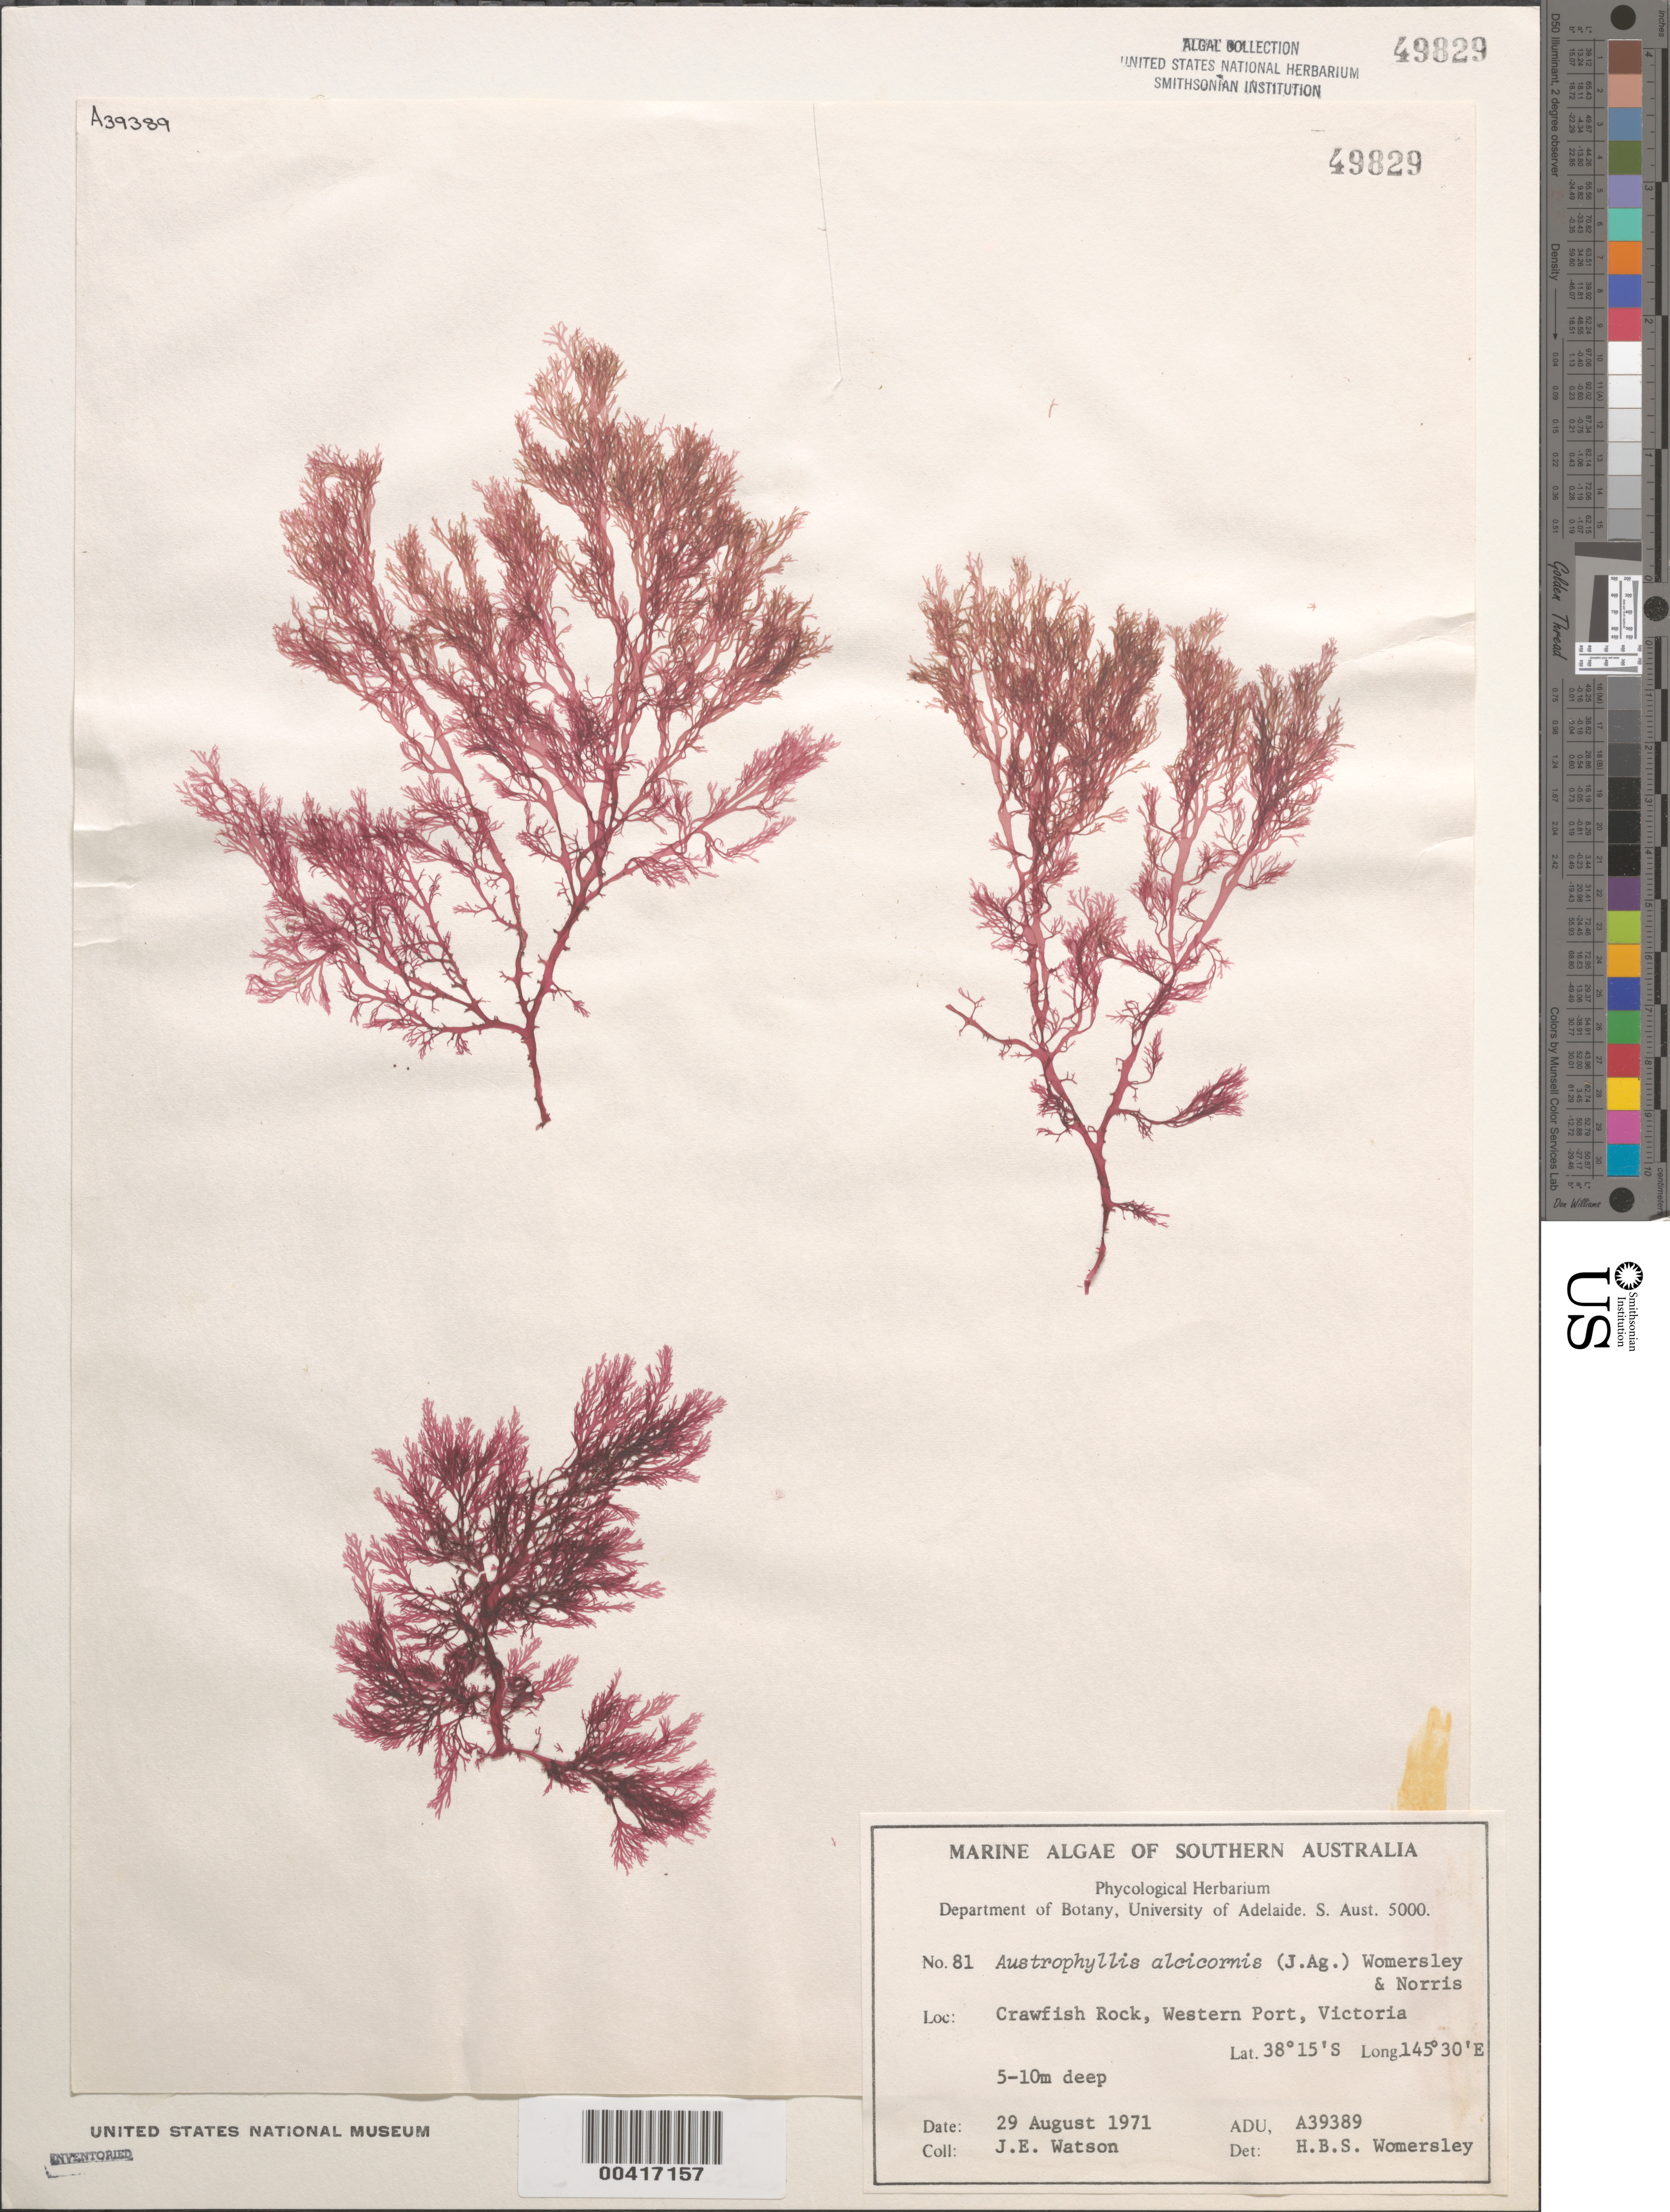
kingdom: Plantae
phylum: Rhodophyta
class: Florideophyceae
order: Gigartinales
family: Kallymeniaceae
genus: Austrophyllis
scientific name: Austrophyllis alcicornis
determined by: Womersley, H. B. S.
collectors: J. E. Watson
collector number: ADU A39389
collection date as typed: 29 Aug 1971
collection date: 1971-08-29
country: Australia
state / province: Victoria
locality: Crawfish Rock, Western Port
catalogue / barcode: US 49829